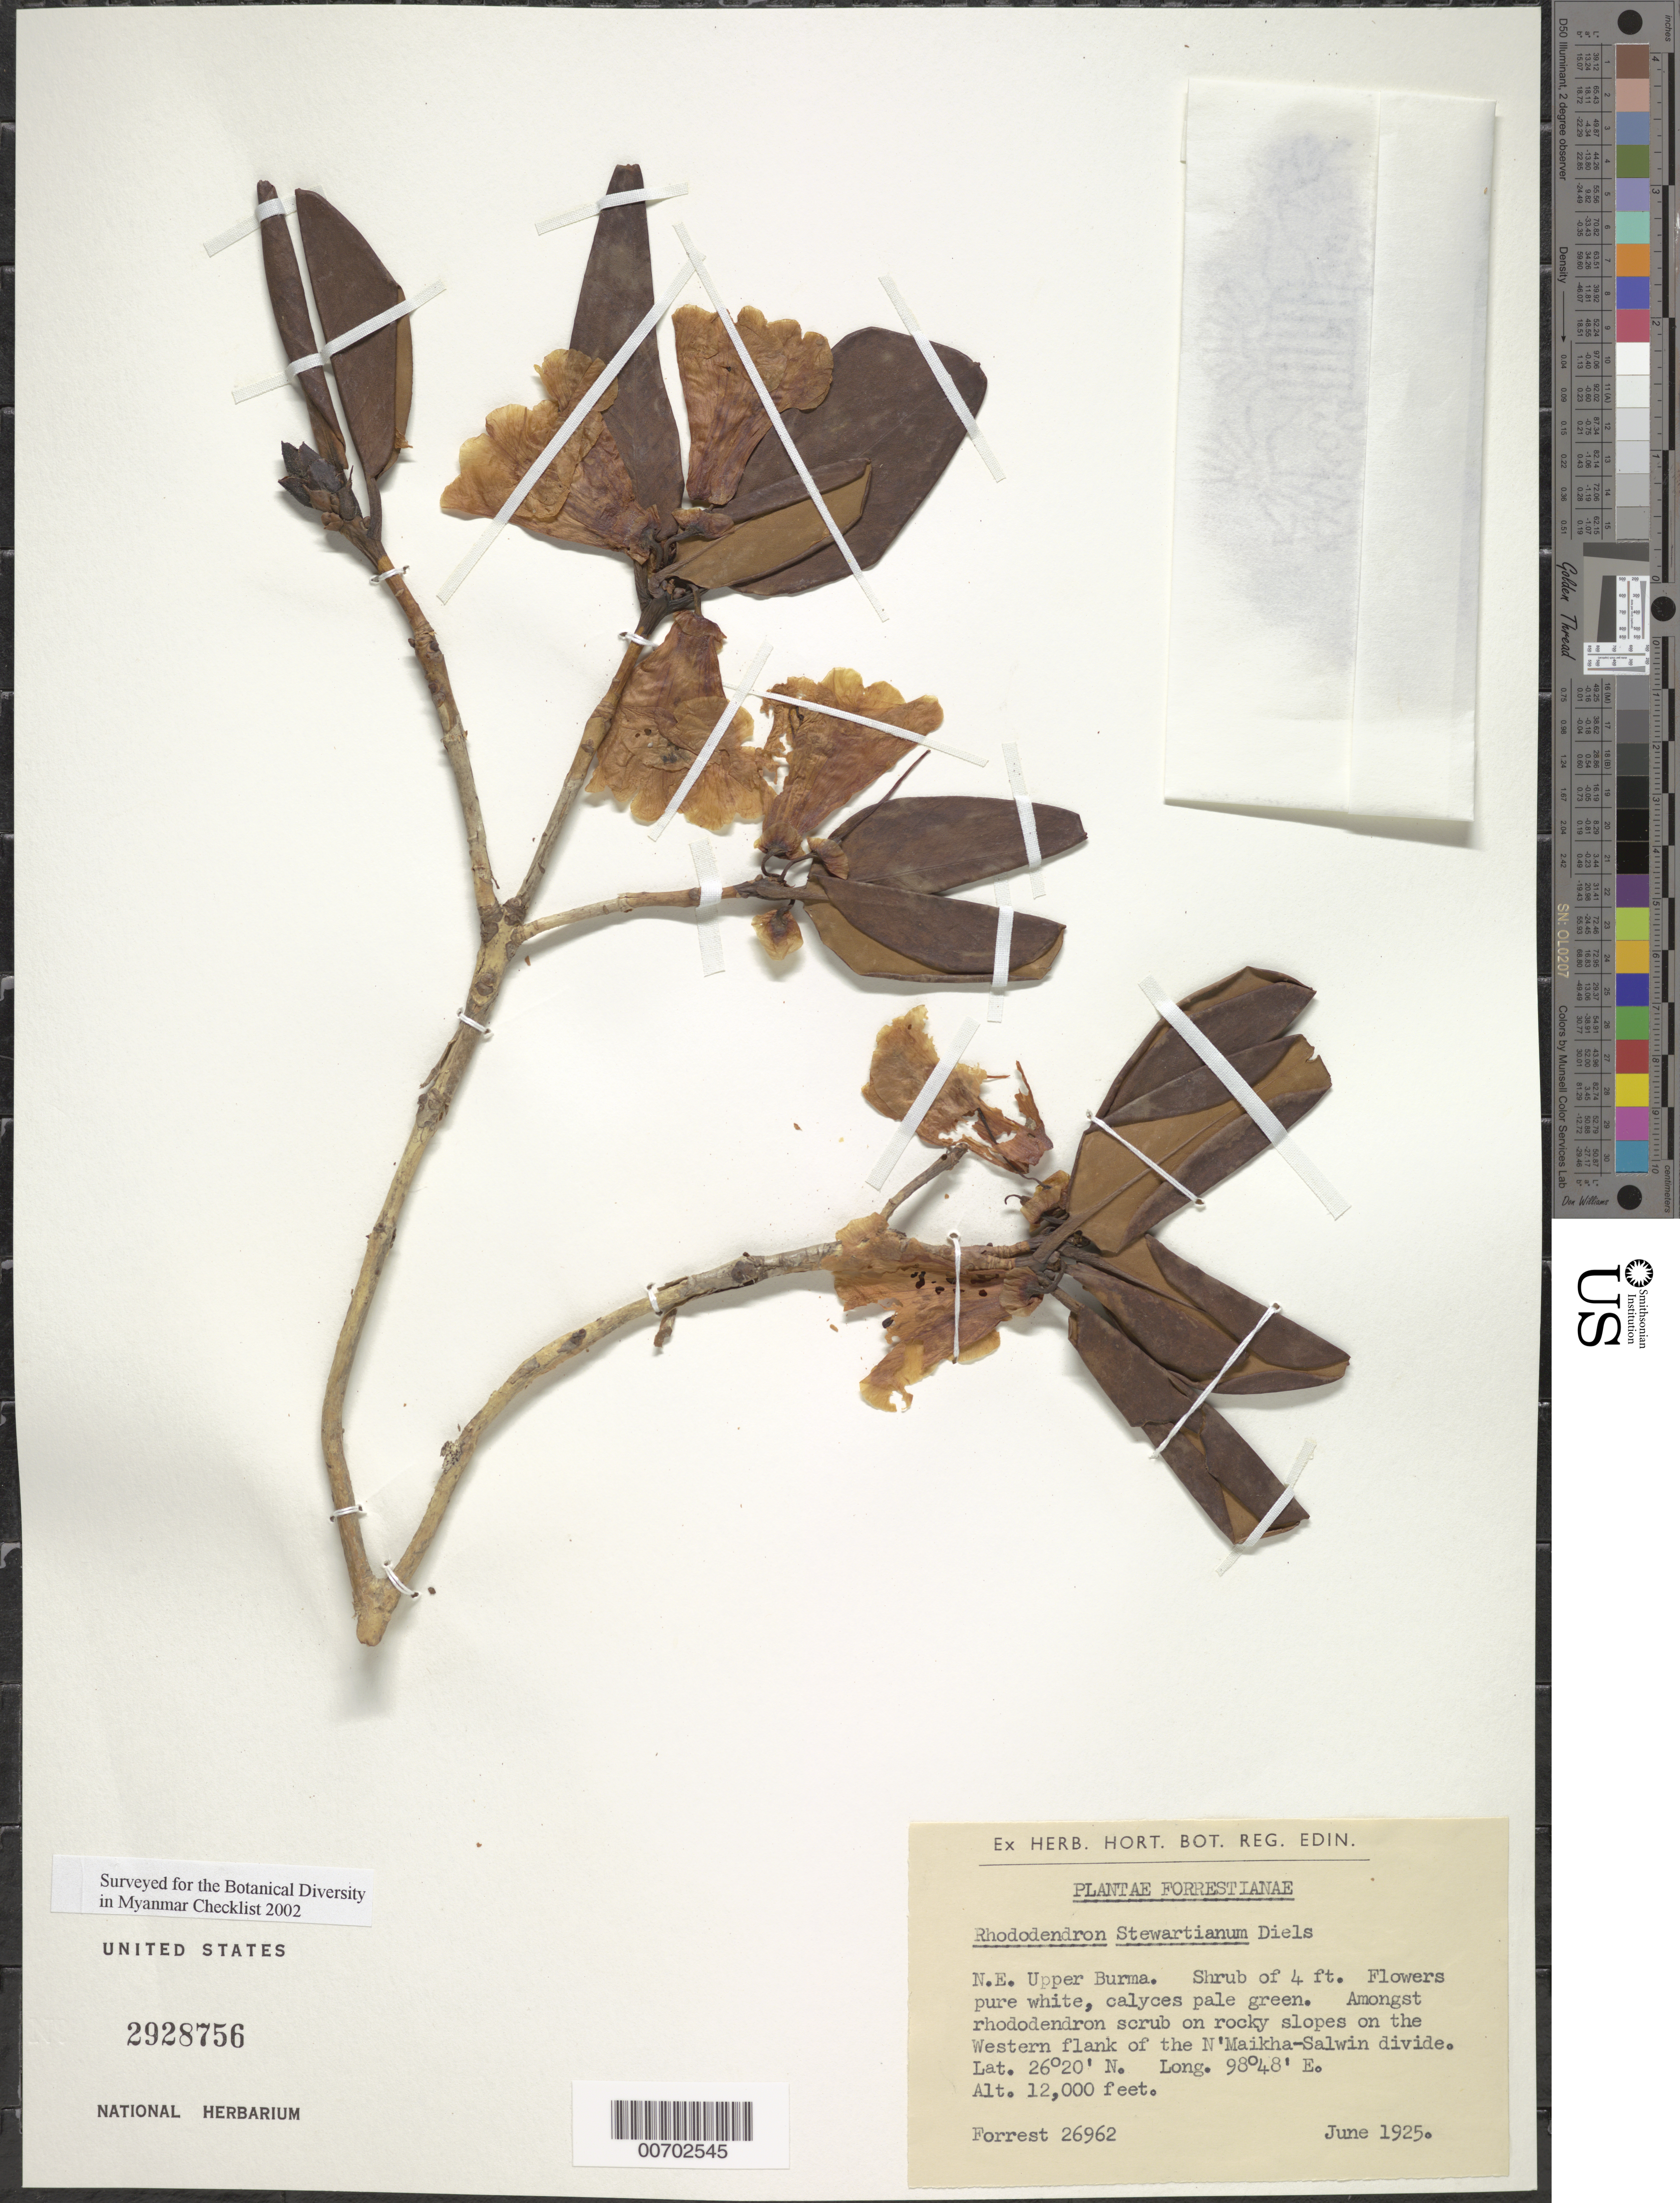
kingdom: Plantae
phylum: Tracheophyta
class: Magnoliopsida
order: Ericales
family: Ericaceae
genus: Rhododendron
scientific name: Rhododendron stewartianum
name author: Diels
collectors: G. Forrest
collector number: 26962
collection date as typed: Jun 1925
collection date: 1925-06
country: Myanmar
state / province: Kachin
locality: N'Maikha-Salwin Divide, W flank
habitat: Among Rhododendron scrub on rocky slopes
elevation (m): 3658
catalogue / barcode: US 2928756